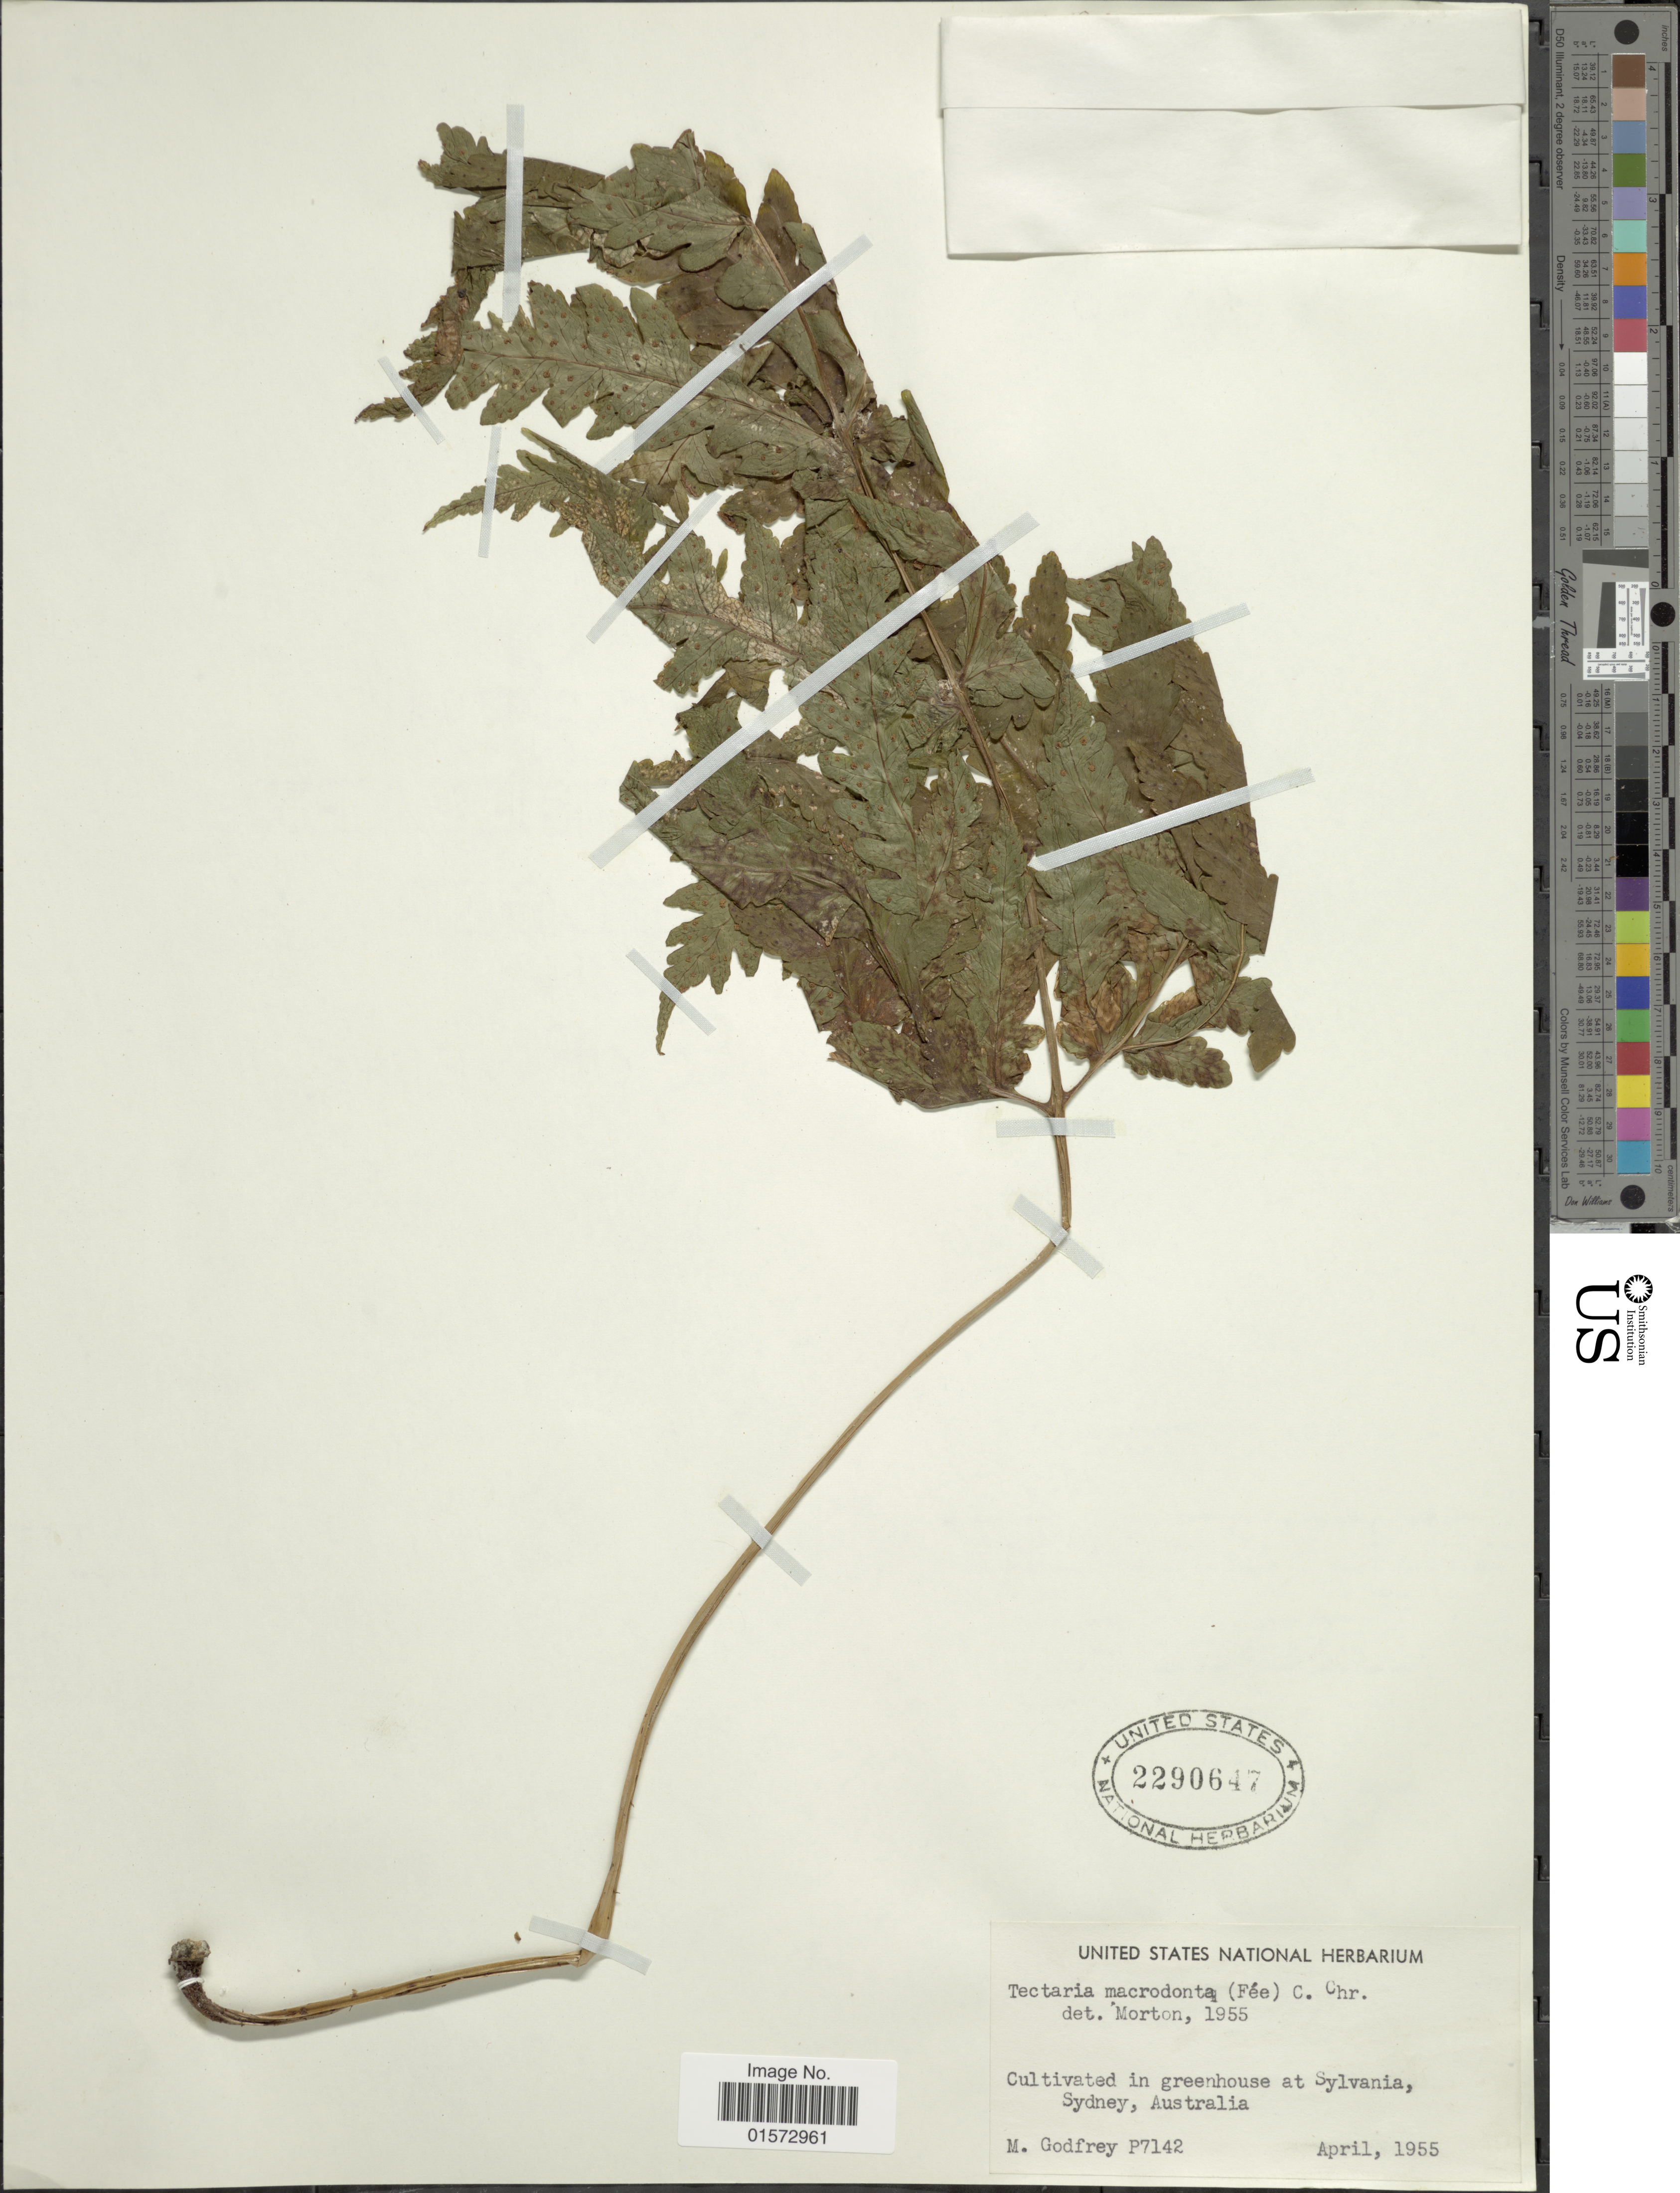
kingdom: Plantae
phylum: Tracheophyta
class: Polypodiopsida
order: Polypodiales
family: Tectariaceae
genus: Tectaria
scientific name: Tectaria macrodonta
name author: (Fée) C. Chr.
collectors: M. R. Godfrey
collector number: P7142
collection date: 1955-04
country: Australia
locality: In greenhouse at Sylvania, Sydney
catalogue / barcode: US 2290647